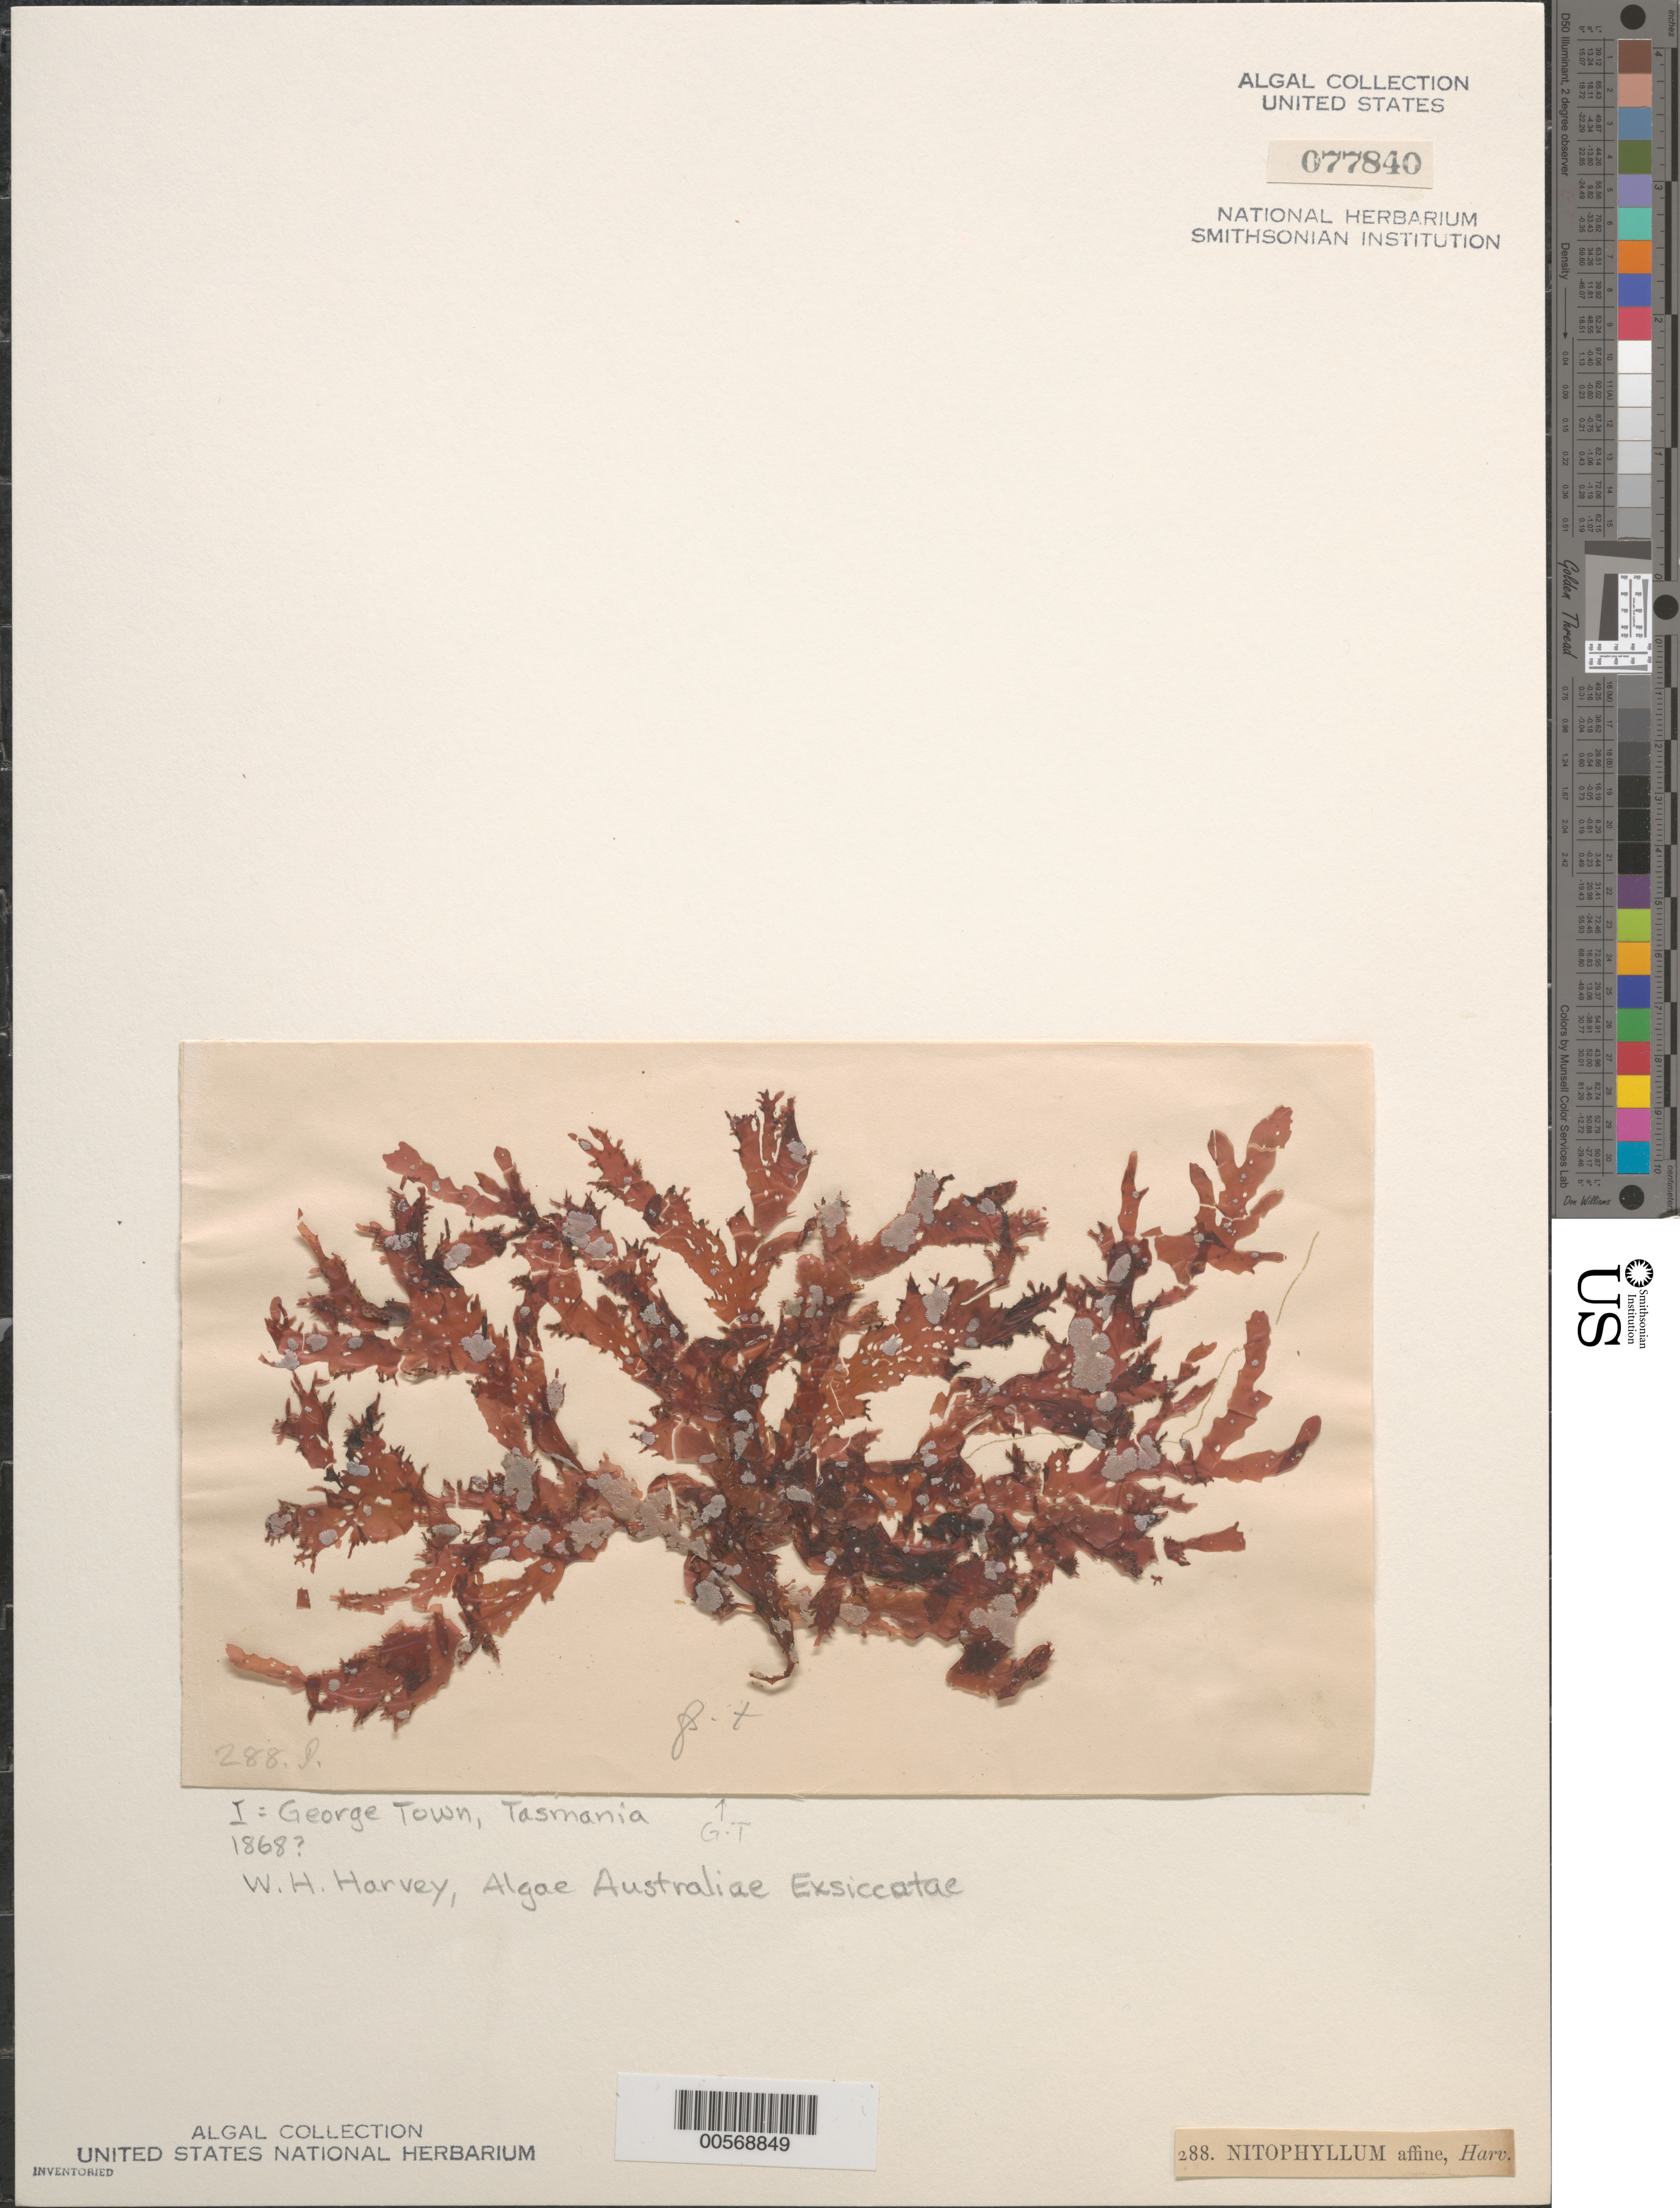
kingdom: Plantae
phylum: Rhodophyta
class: Florideophyceae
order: Ceramiales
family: Delesseriaceae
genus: Hymenena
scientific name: Hymenena affinis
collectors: W. Harvey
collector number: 288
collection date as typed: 1868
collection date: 1868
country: Australia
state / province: Tasmania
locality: George Town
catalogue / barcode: US 77840